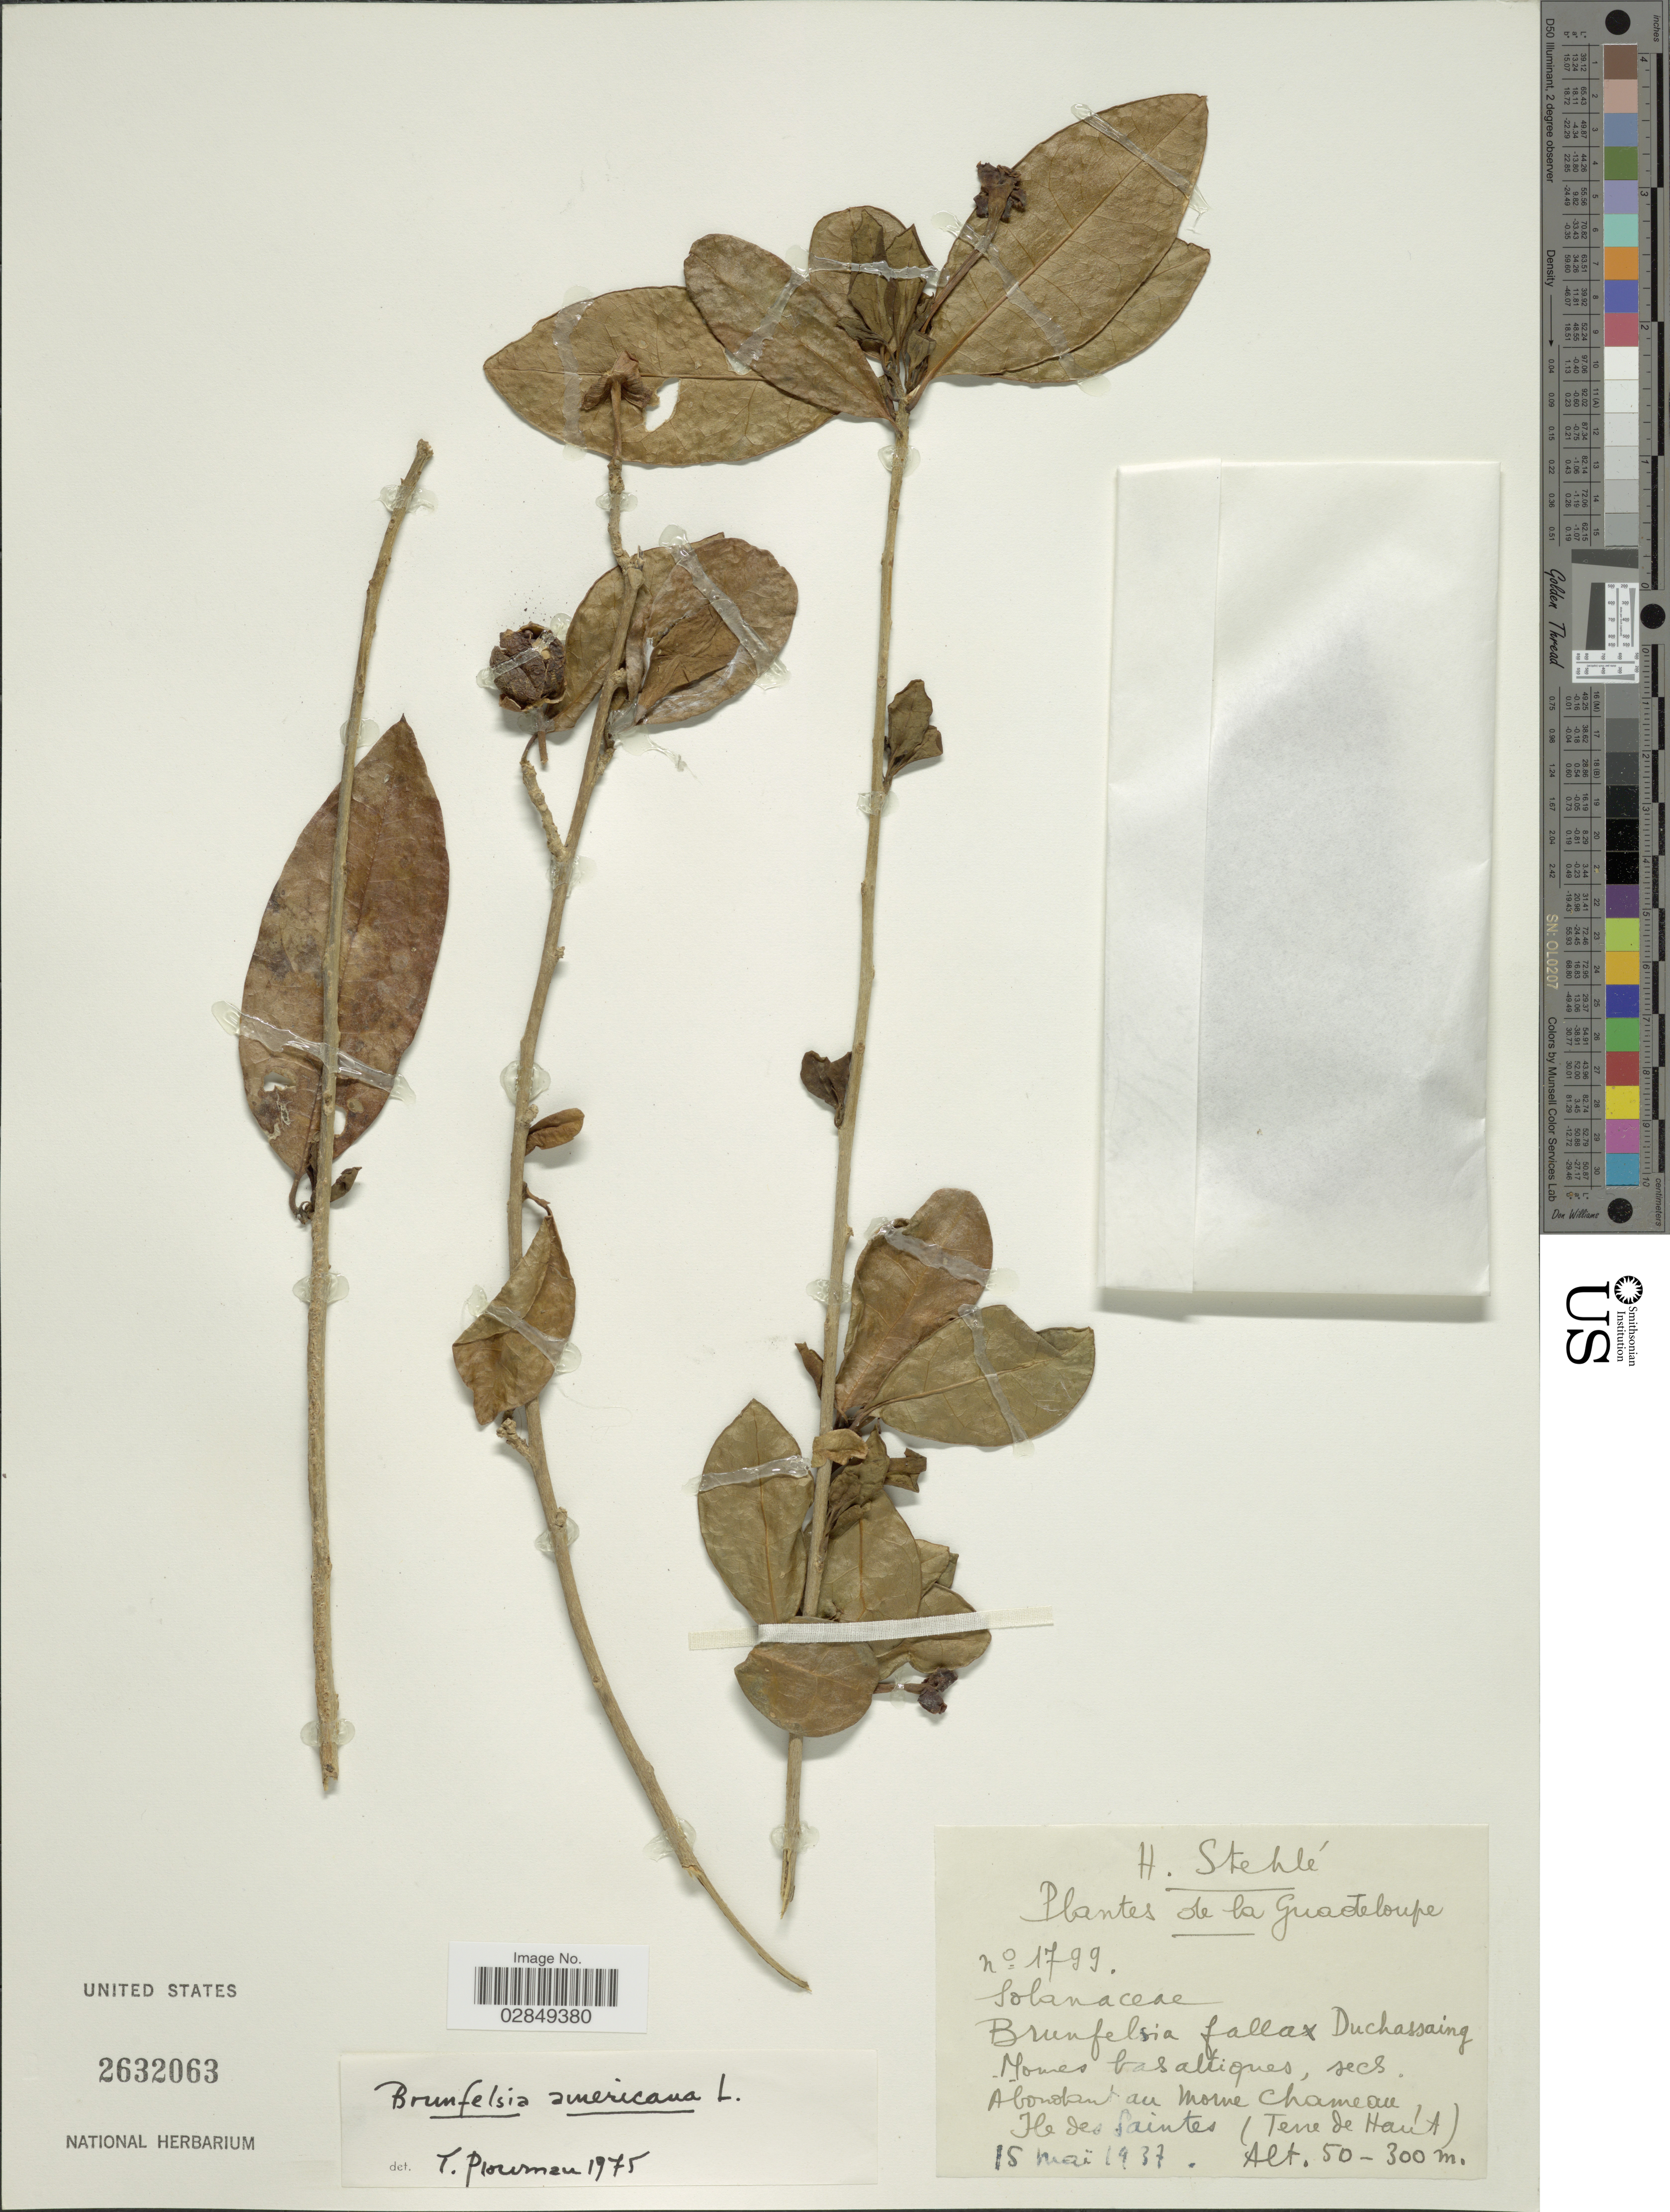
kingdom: Plantae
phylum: Tracheophyta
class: Magnoliopsida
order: Solanales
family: Solanaceae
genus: Brunfelsia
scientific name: Brunfelsia americana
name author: L.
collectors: H. Stehlé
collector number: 1799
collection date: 1937-05-15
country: Guadeloupe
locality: Abondant au Morme Chameau, Ile des Saintes, (Tere de Haut).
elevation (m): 50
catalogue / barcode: US 2632063